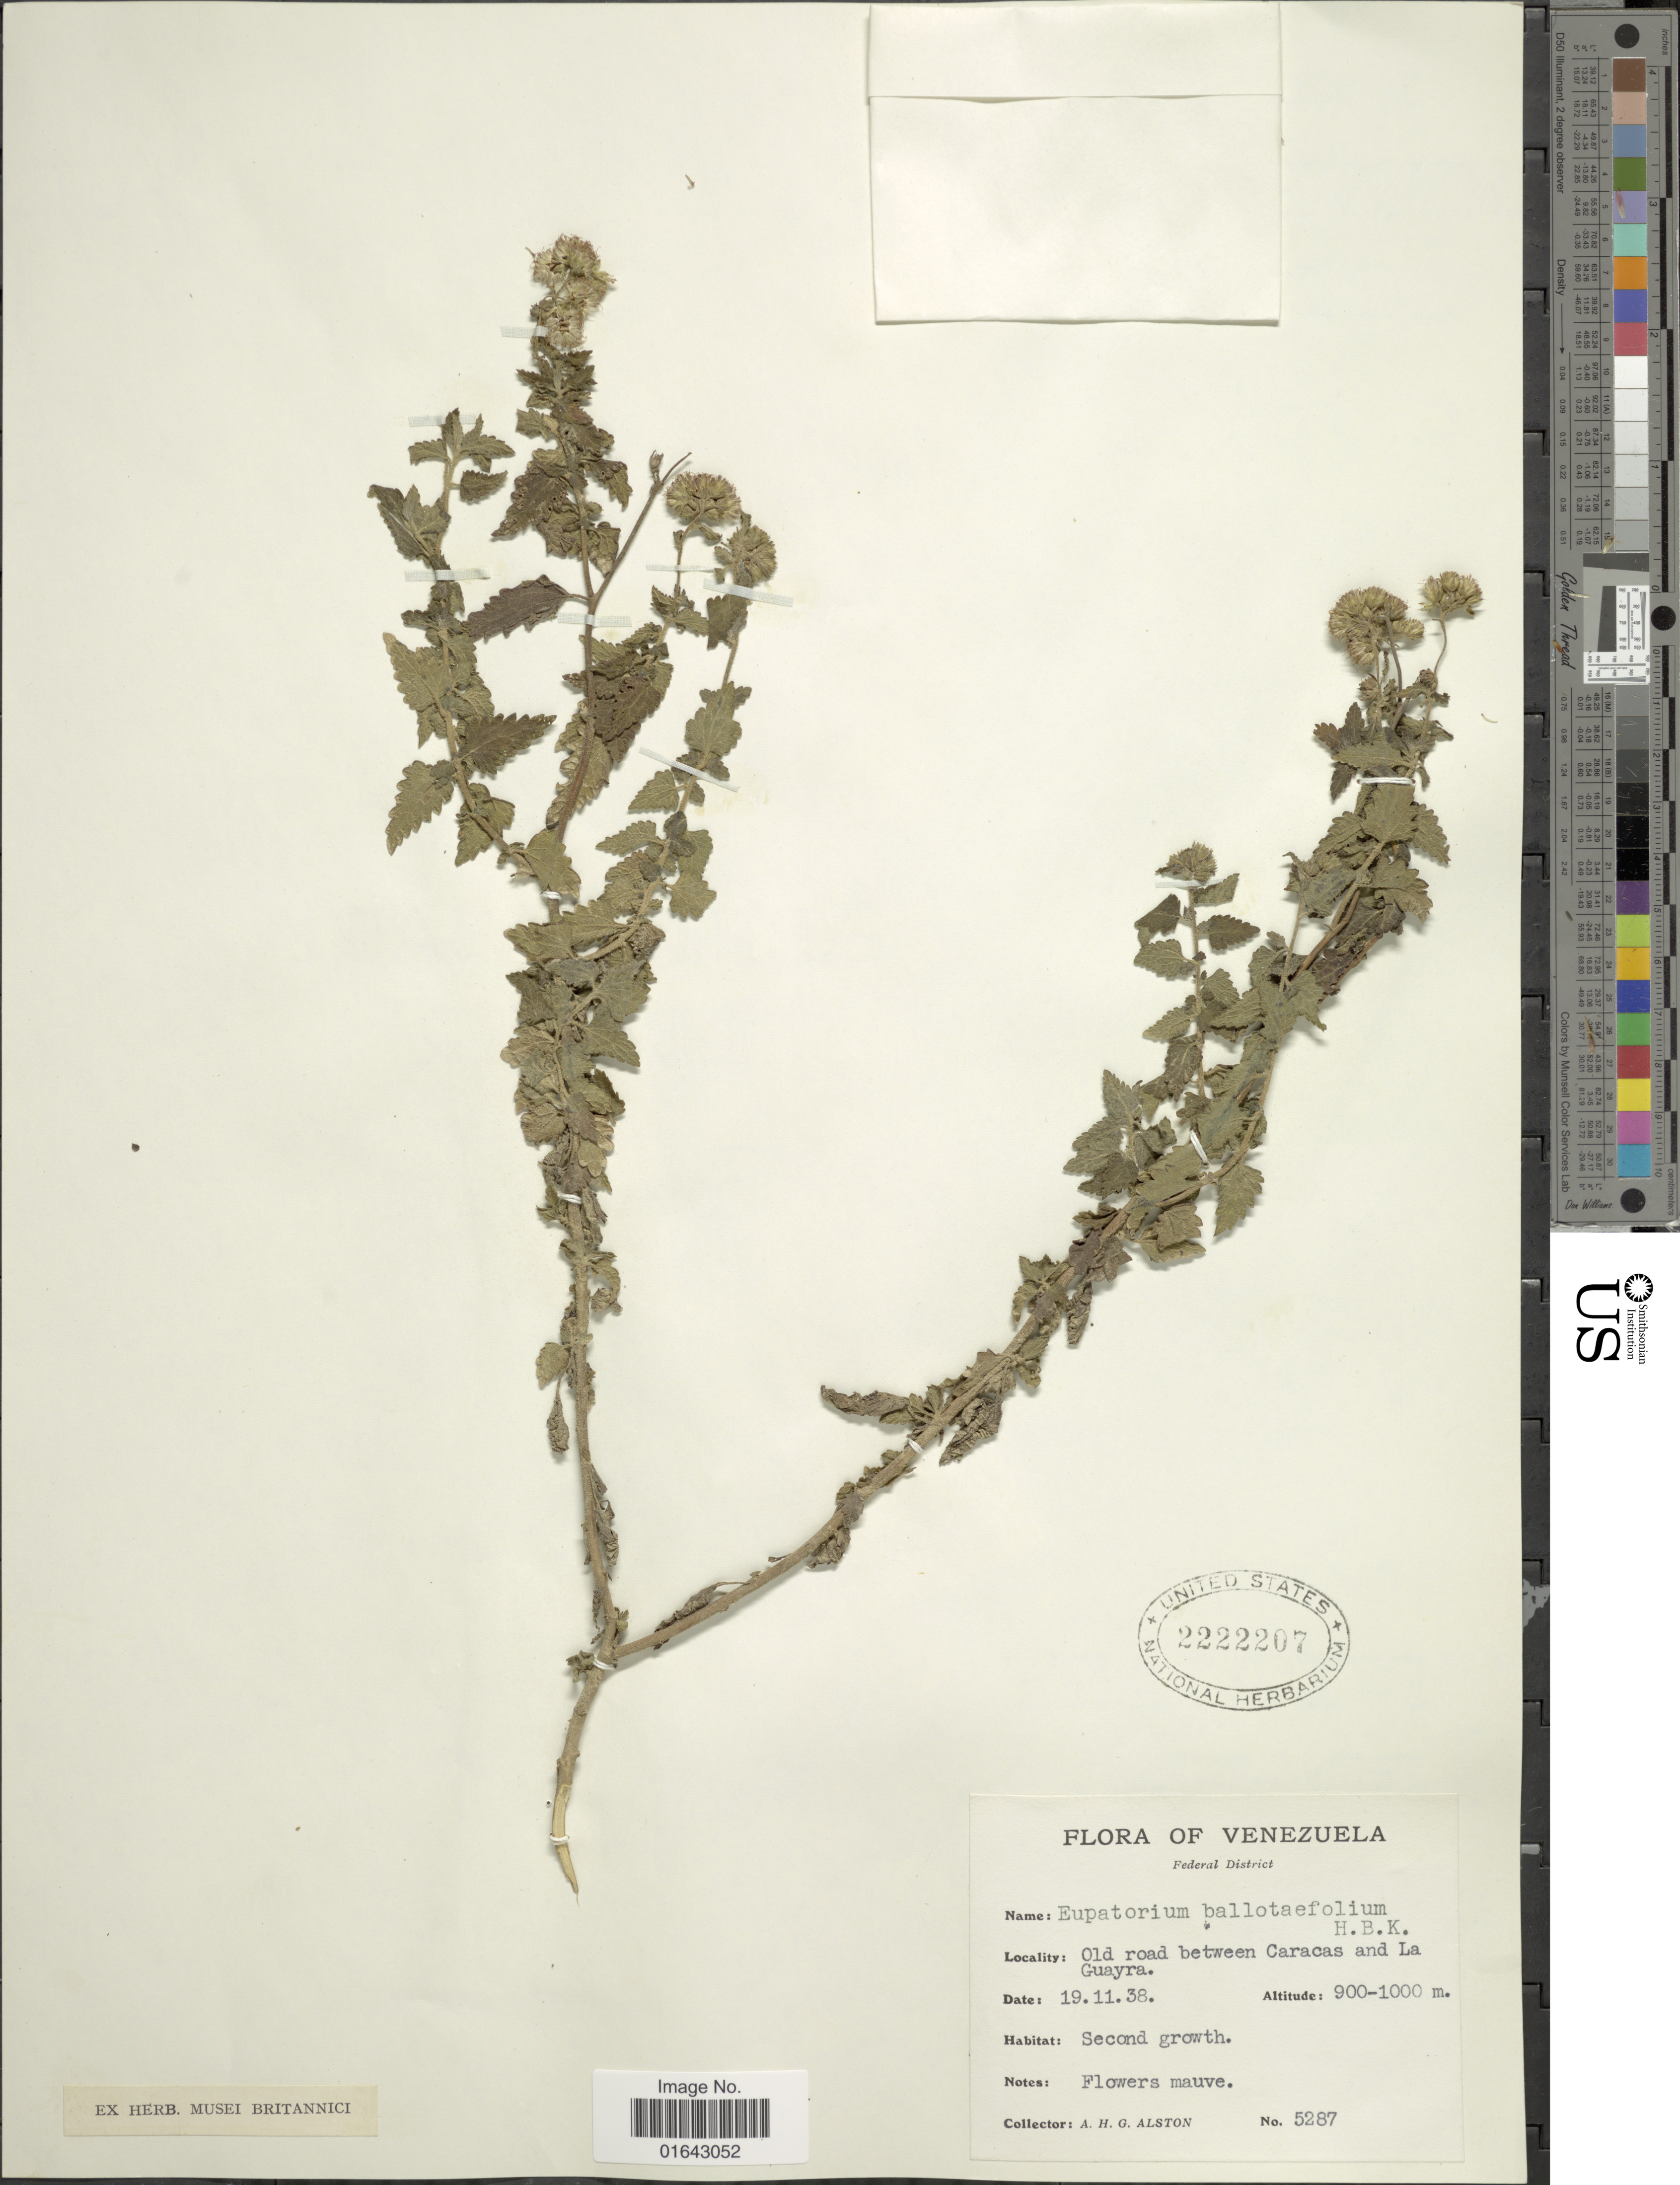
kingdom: Plantae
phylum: Tracheophyta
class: Magnoliopsida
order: Asterales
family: Asteraceae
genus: Conocliniopsis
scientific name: Conocliniopsis prasiifolia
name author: (DC.) R.M. King & H. Rob.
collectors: A. H. Alston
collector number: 5287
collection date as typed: Transcribed d/m/y: 19/11/38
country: Venezuela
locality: Federal District. Old road between Caracas and La Guayra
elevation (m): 900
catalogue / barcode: US 2222207